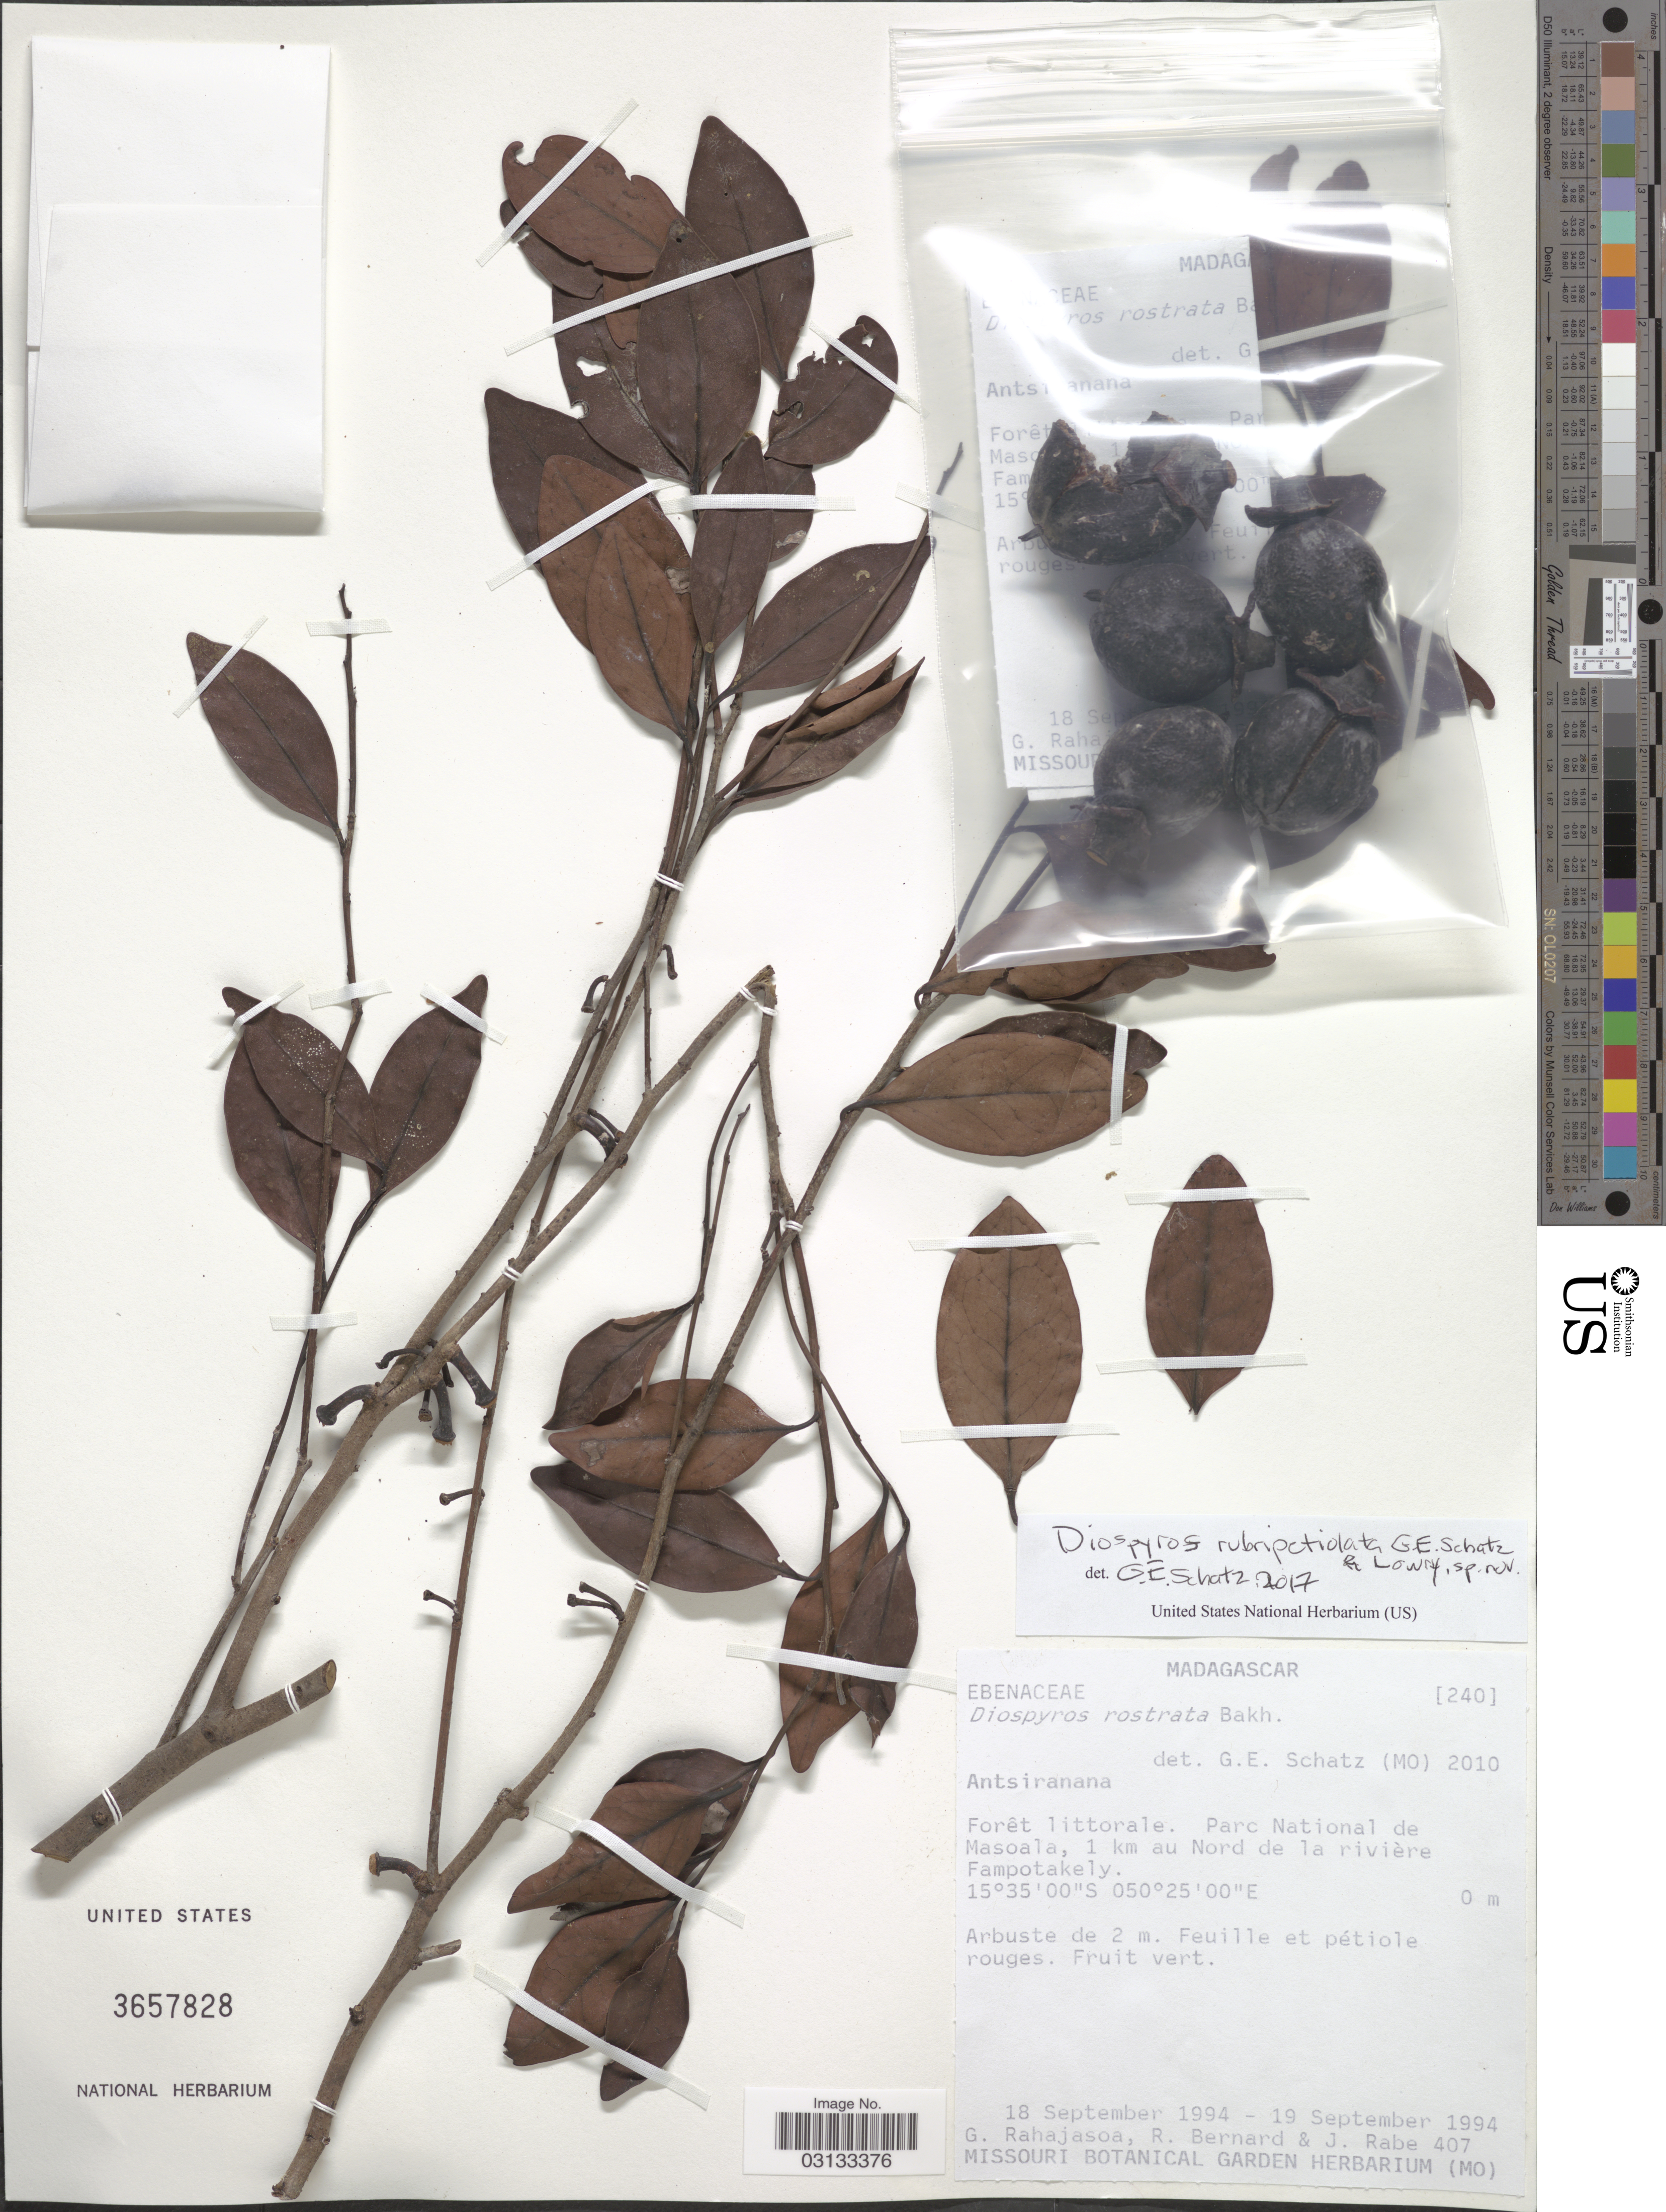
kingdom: Plantae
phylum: Tracheophyta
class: Magnoliopsida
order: Ericales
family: Ebenaceae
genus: Diospyros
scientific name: Diospyros rubripetiolata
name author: G.E. Schatz & Lowry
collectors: G. Rahajasoa, R. Bernard & J. Rabe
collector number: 407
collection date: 1994-09-18/1994-09-19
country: Madagascar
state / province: Sava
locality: Forêt littorale. Parc National de Masoala, 1 km au Nord de la rivière Fampotakely.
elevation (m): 0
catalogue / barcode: US 3657828